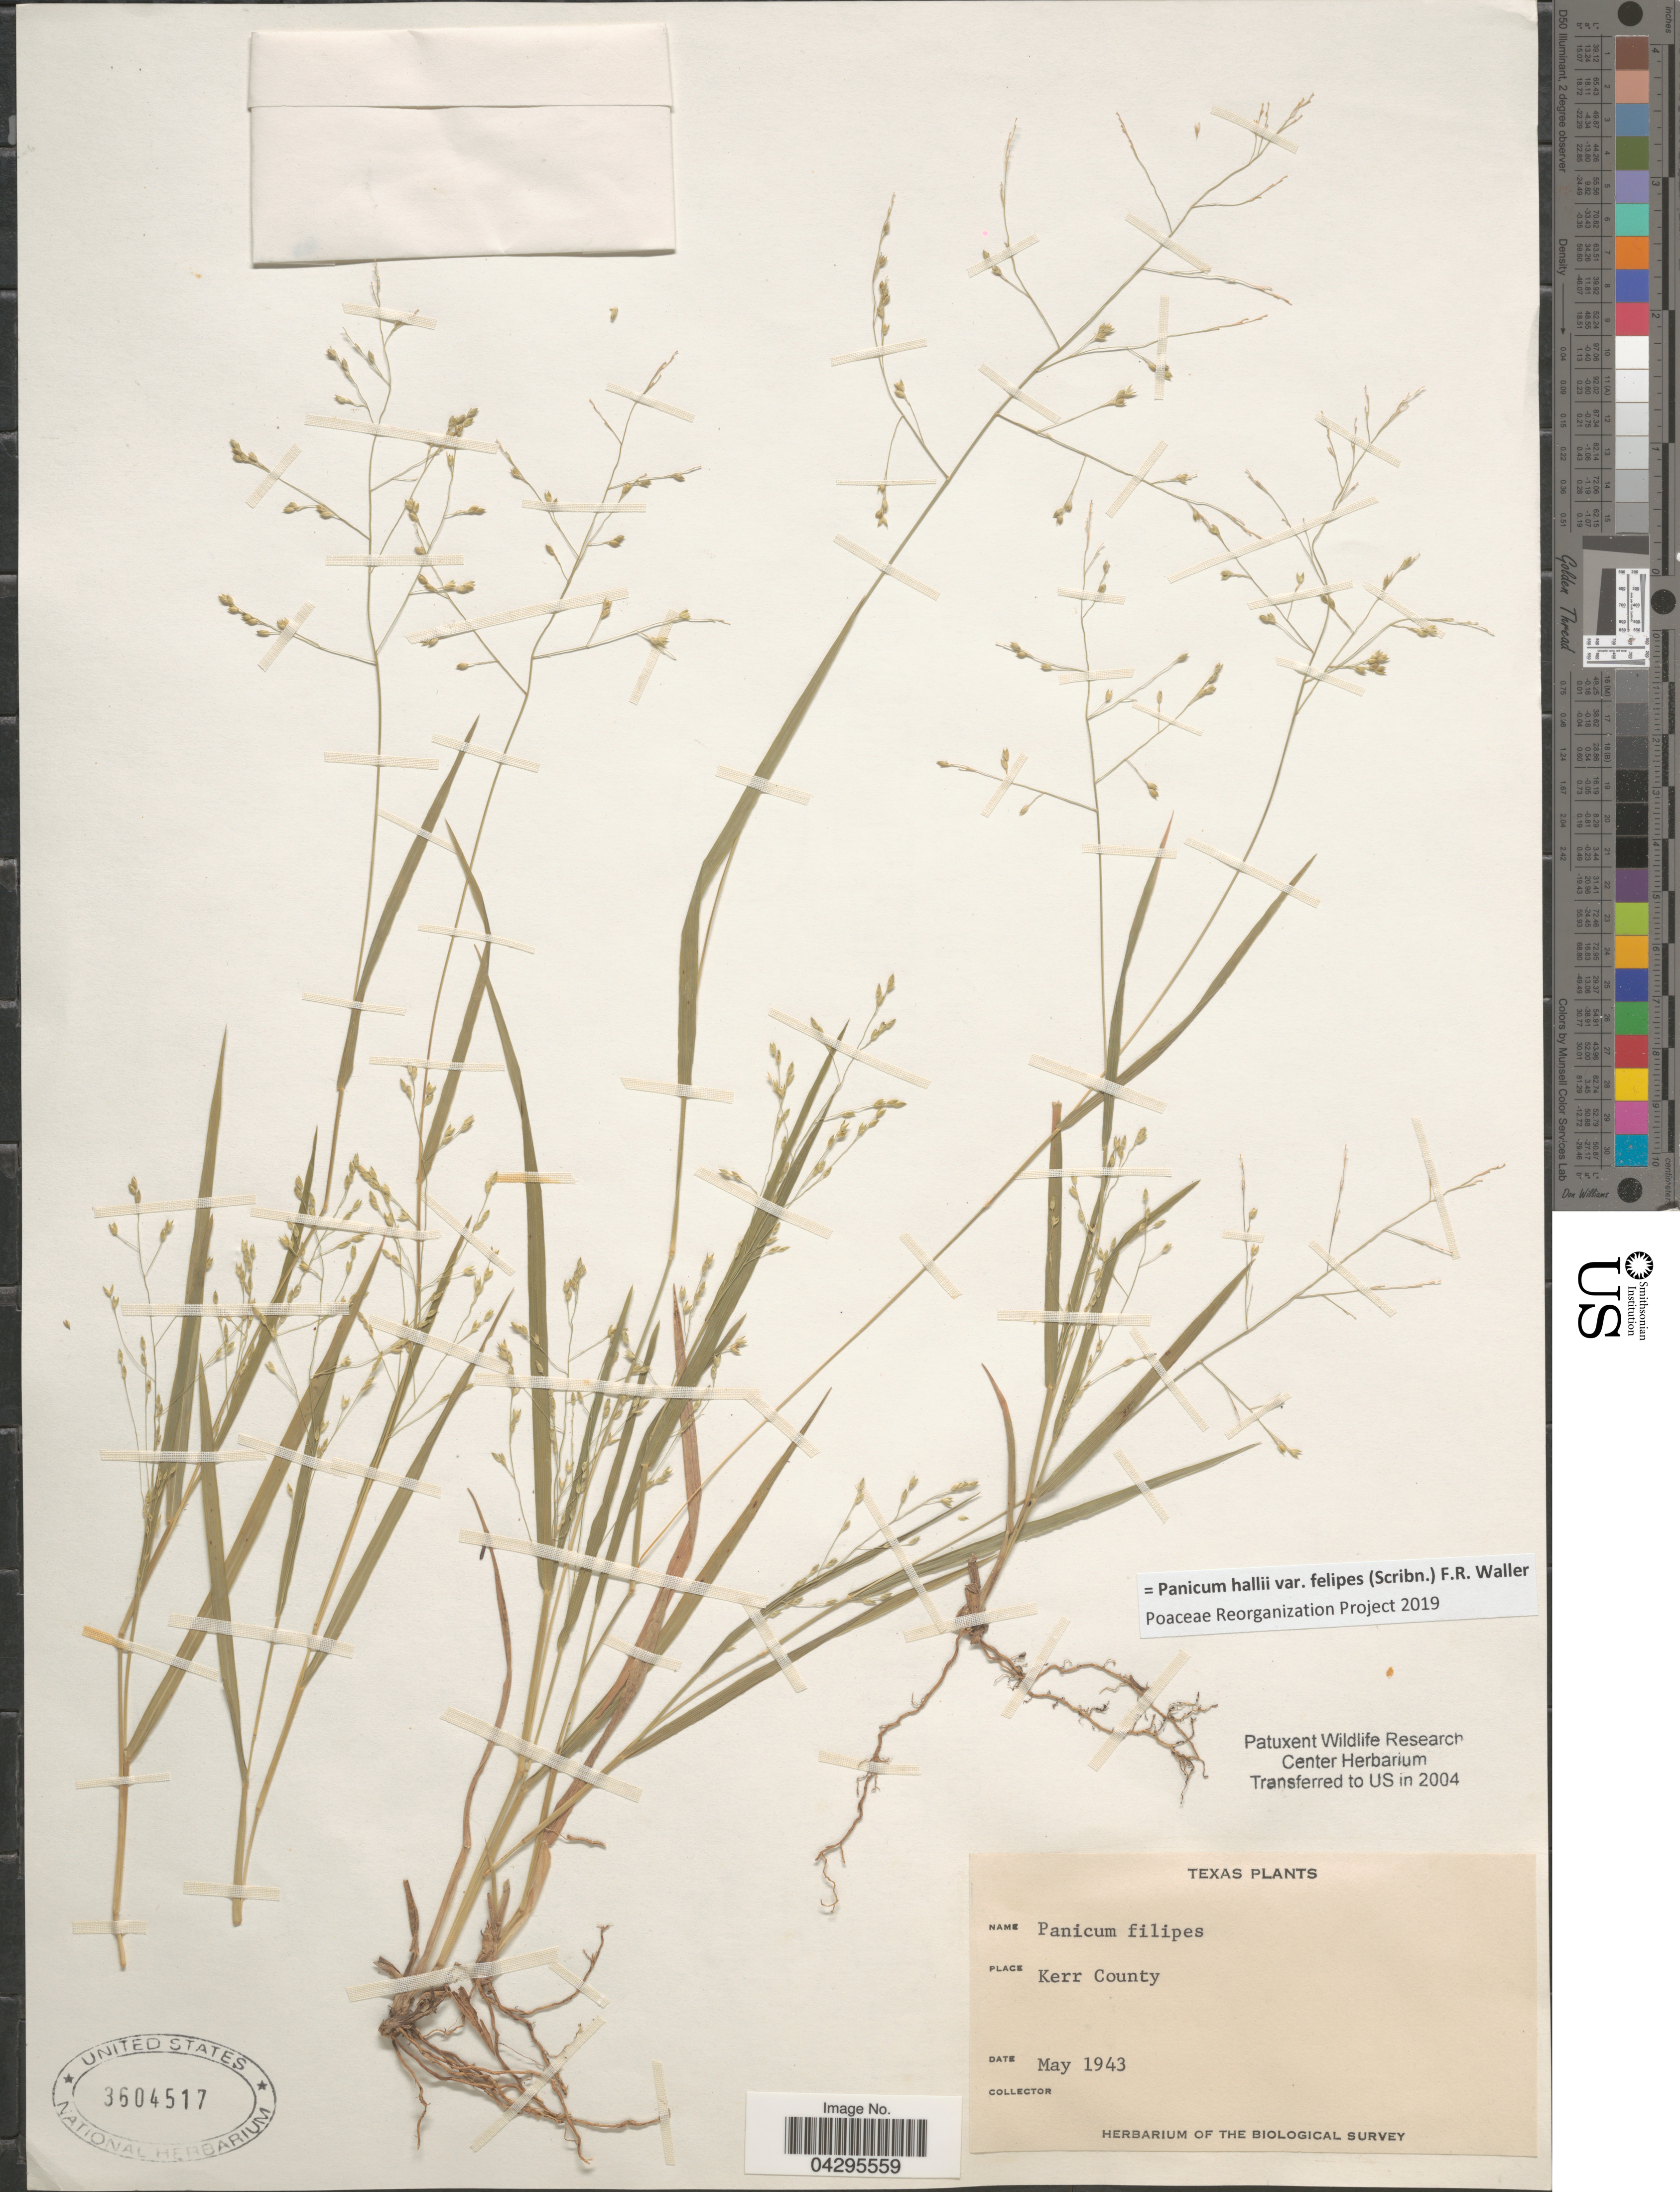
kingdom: Plantae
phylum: Tracheophyta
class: Liliopsida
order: Poales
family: Poaceae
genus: Panicum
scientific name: Panicum hallii var. felipes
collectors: ex herb. of the Biological Survey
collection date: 1943-05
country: United States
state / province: Texas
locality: Kerr County.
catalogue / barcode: US 3604517